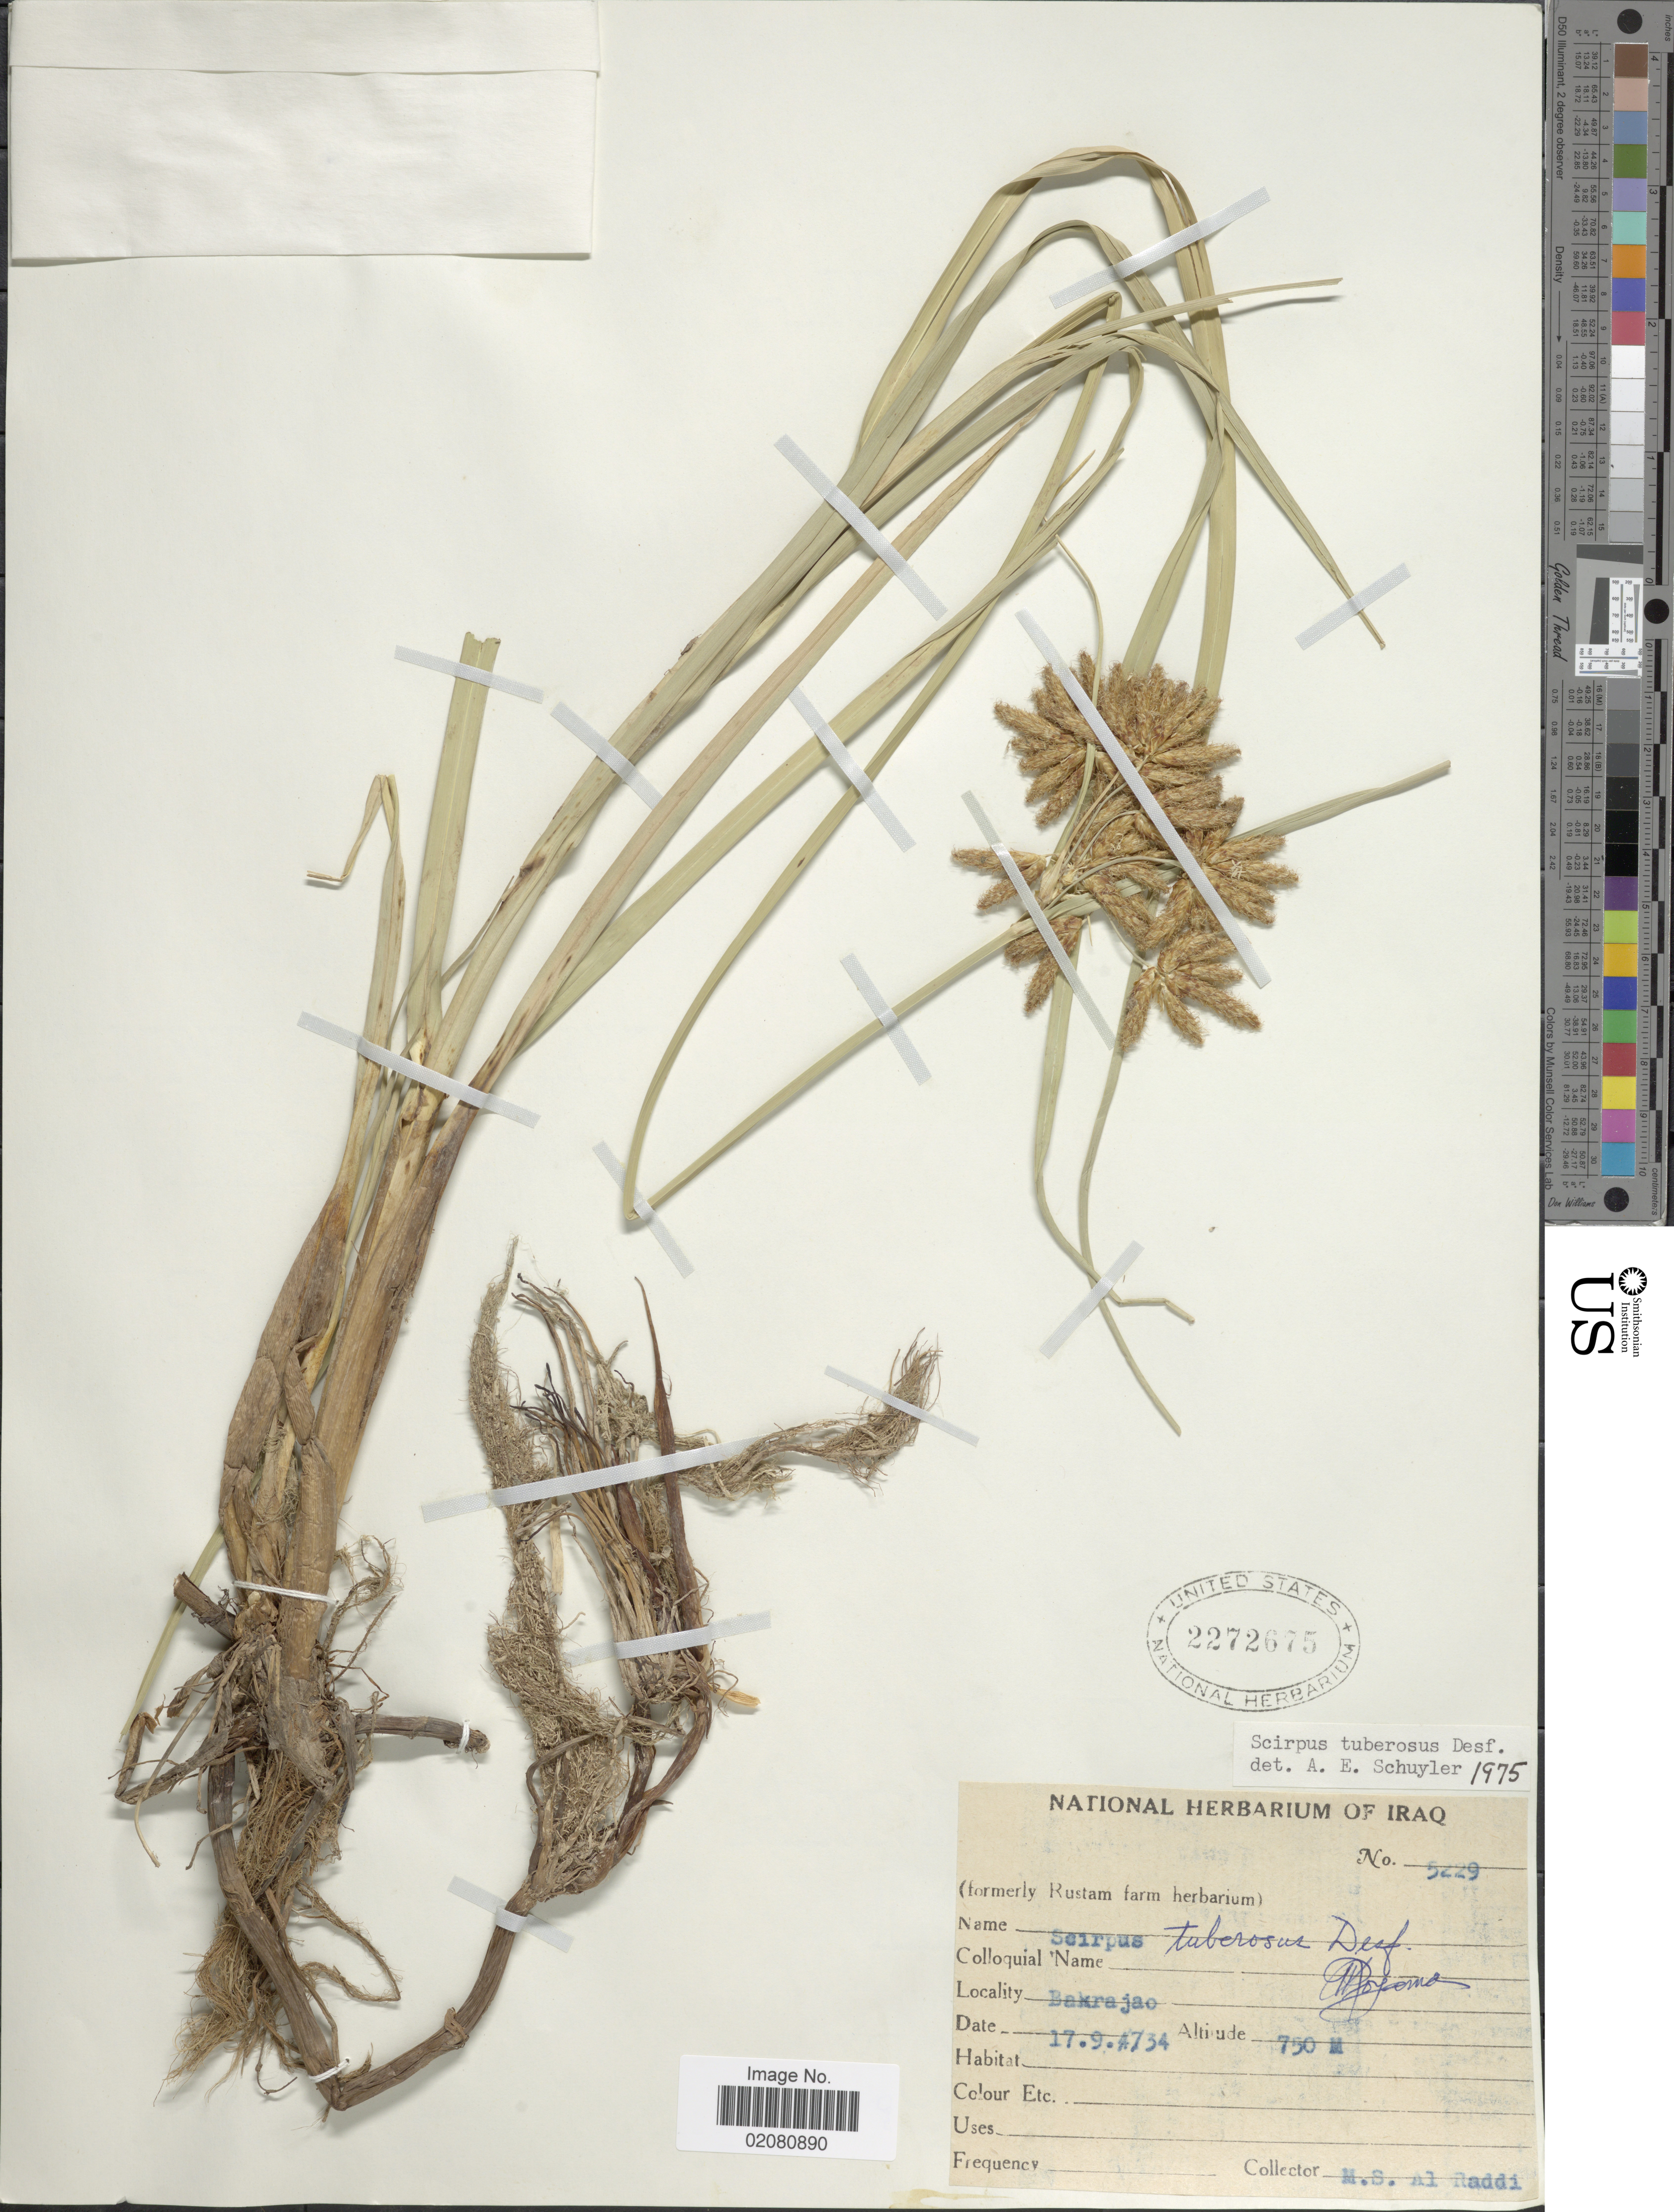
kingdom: Plantae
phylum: Tracheophyta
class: Liliopsida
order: Poales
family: Cyperaceae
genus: Bolboschoenus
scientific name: Bolboschoenus glaucus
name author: (Lam.) S.G. Sm.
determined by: Strong, Mark T., (BOT), Smithsonian Institution - National Museum of Natural History (UNITED STATES)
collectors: M. Al-Raddi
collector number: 5229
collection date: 1934-09-17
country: Iraq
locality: Bakrajao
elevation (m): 750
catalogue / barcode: US 2272675